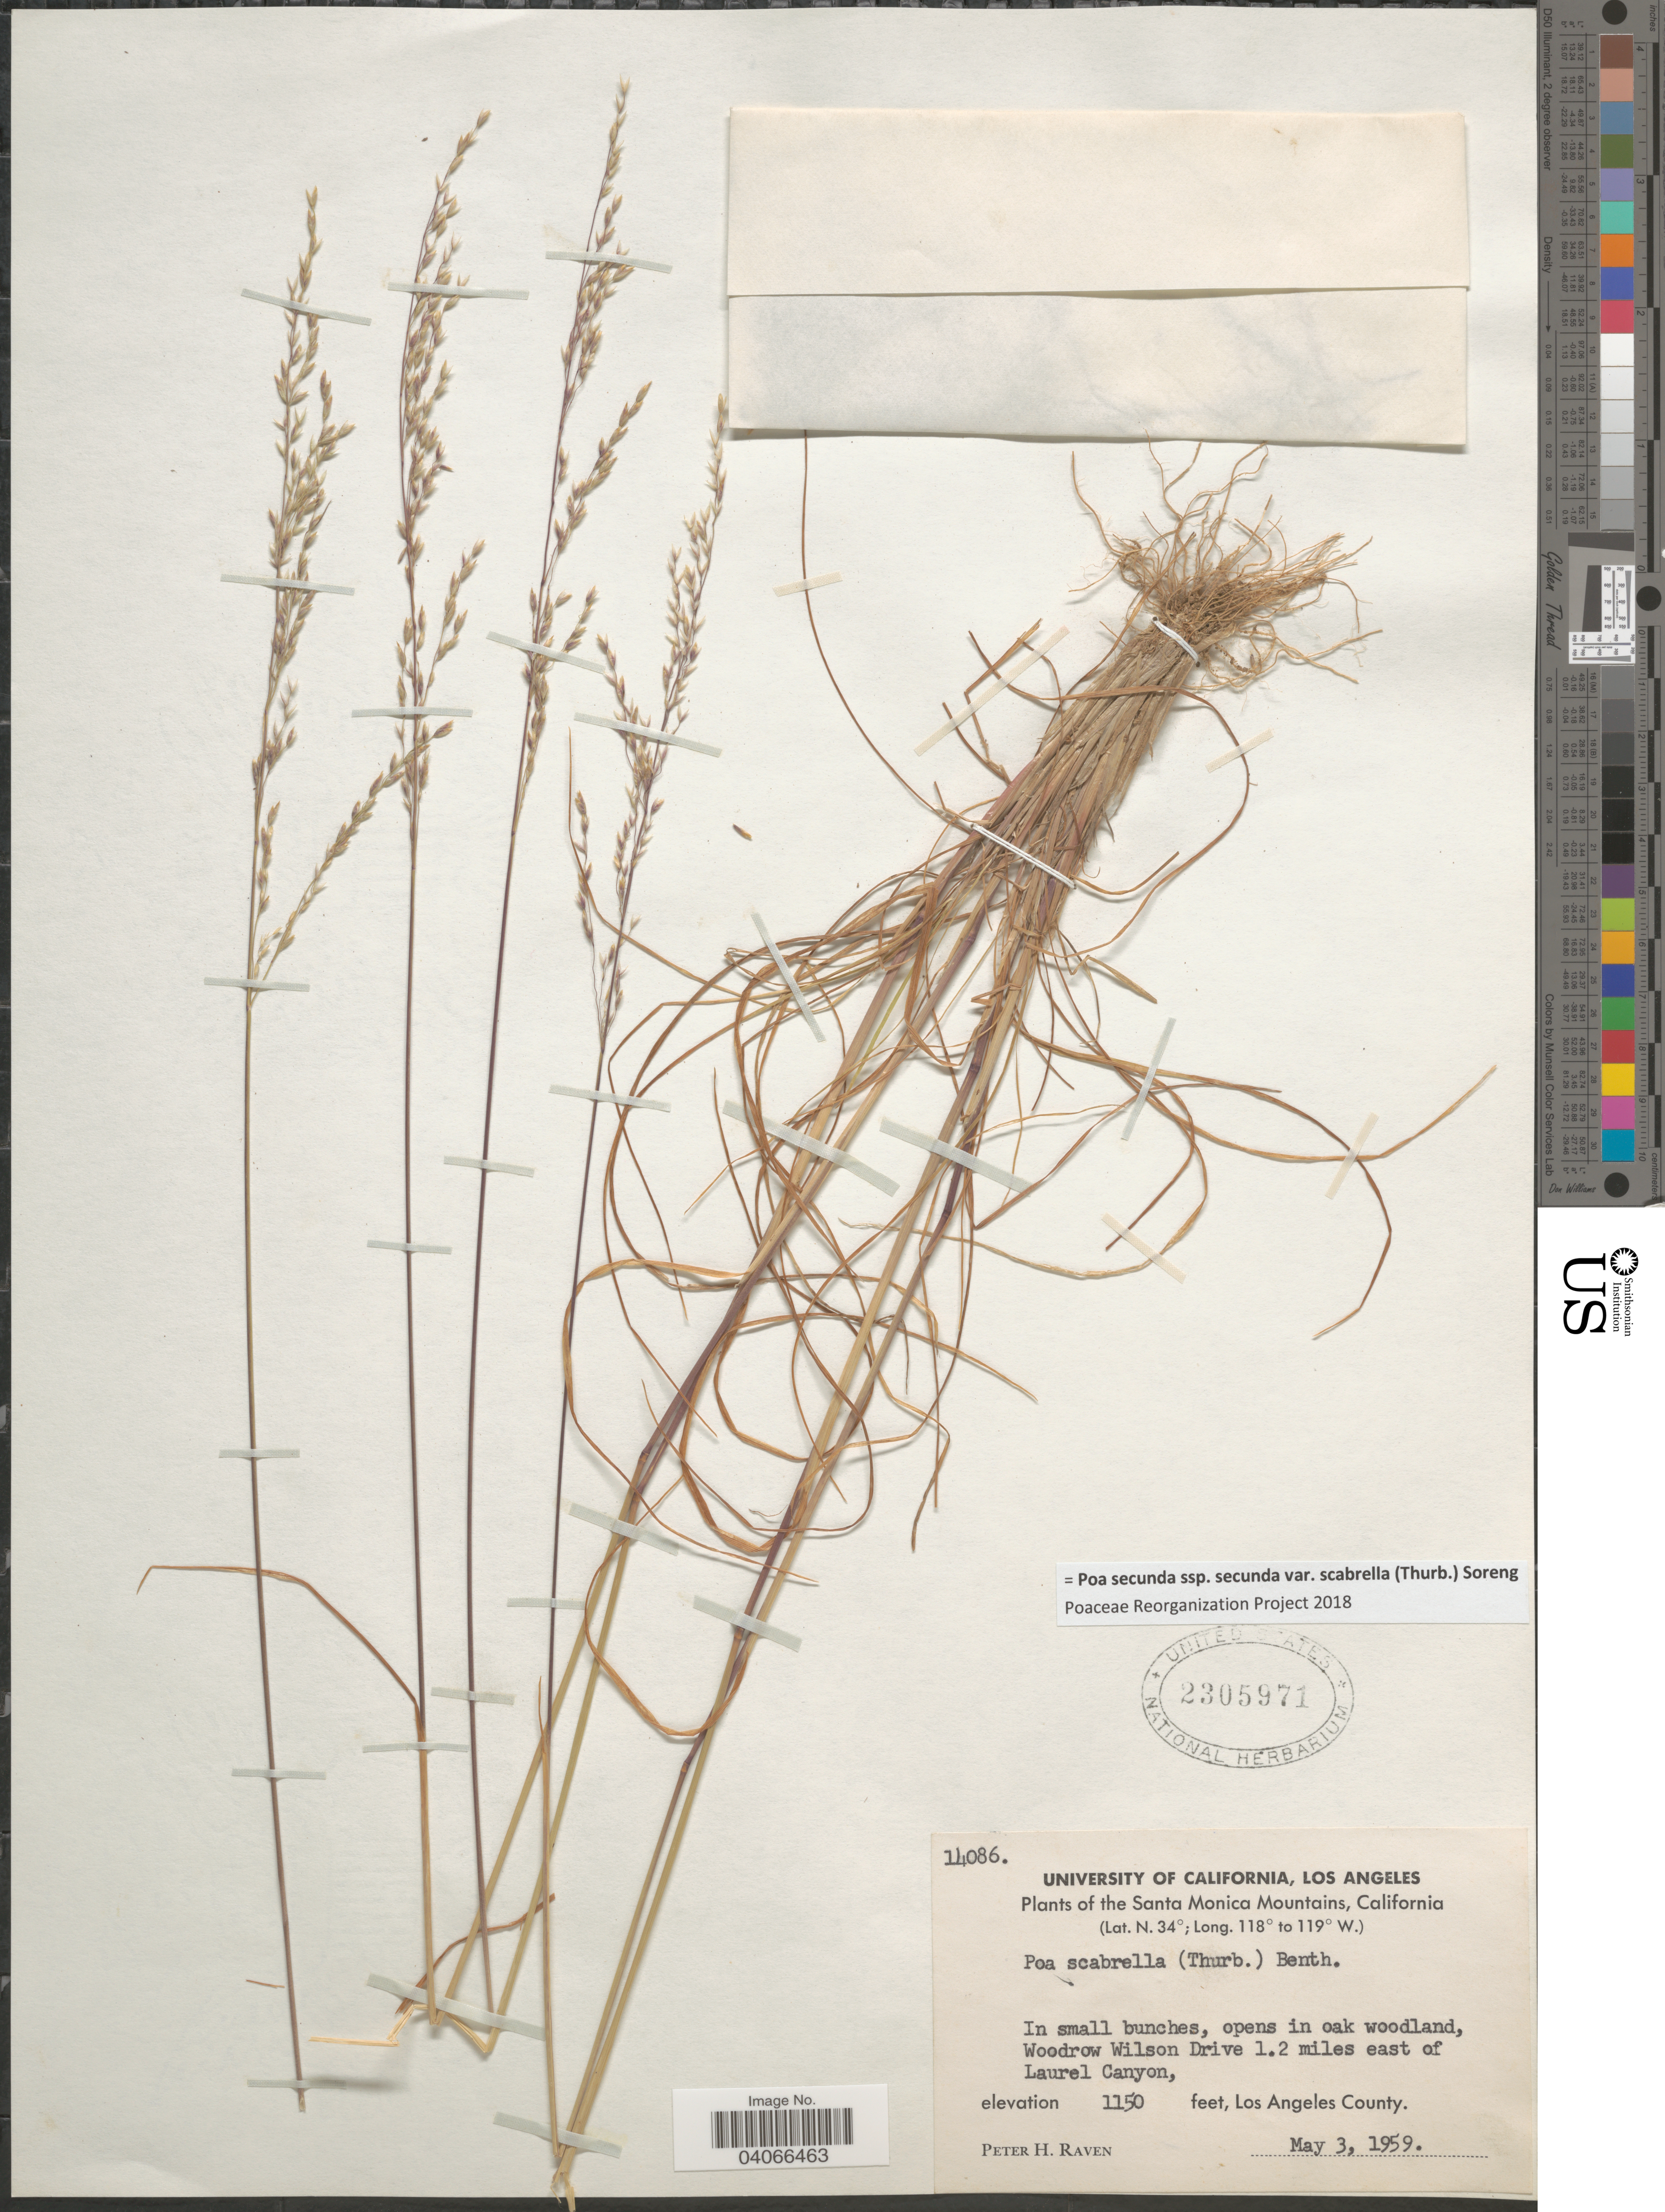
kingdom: Plantae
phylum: Tracheophyta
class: Liliopsida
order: Poales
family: Poaceae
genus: Poa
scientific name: Poa secunda subsp. secunda var. scabrella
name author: (Thurb.) Soreng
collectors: P. Raven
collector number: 14086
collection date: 1959-05-03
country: United States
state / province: California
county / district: Los Angeles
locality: Santa Monica Mountains. In small bunches, opens in oak woodland, Woodrow Wilson Drive 1.2 miles east of Laurel Canyon. Los Angeles County.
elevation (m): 351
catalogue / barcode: US 2305971